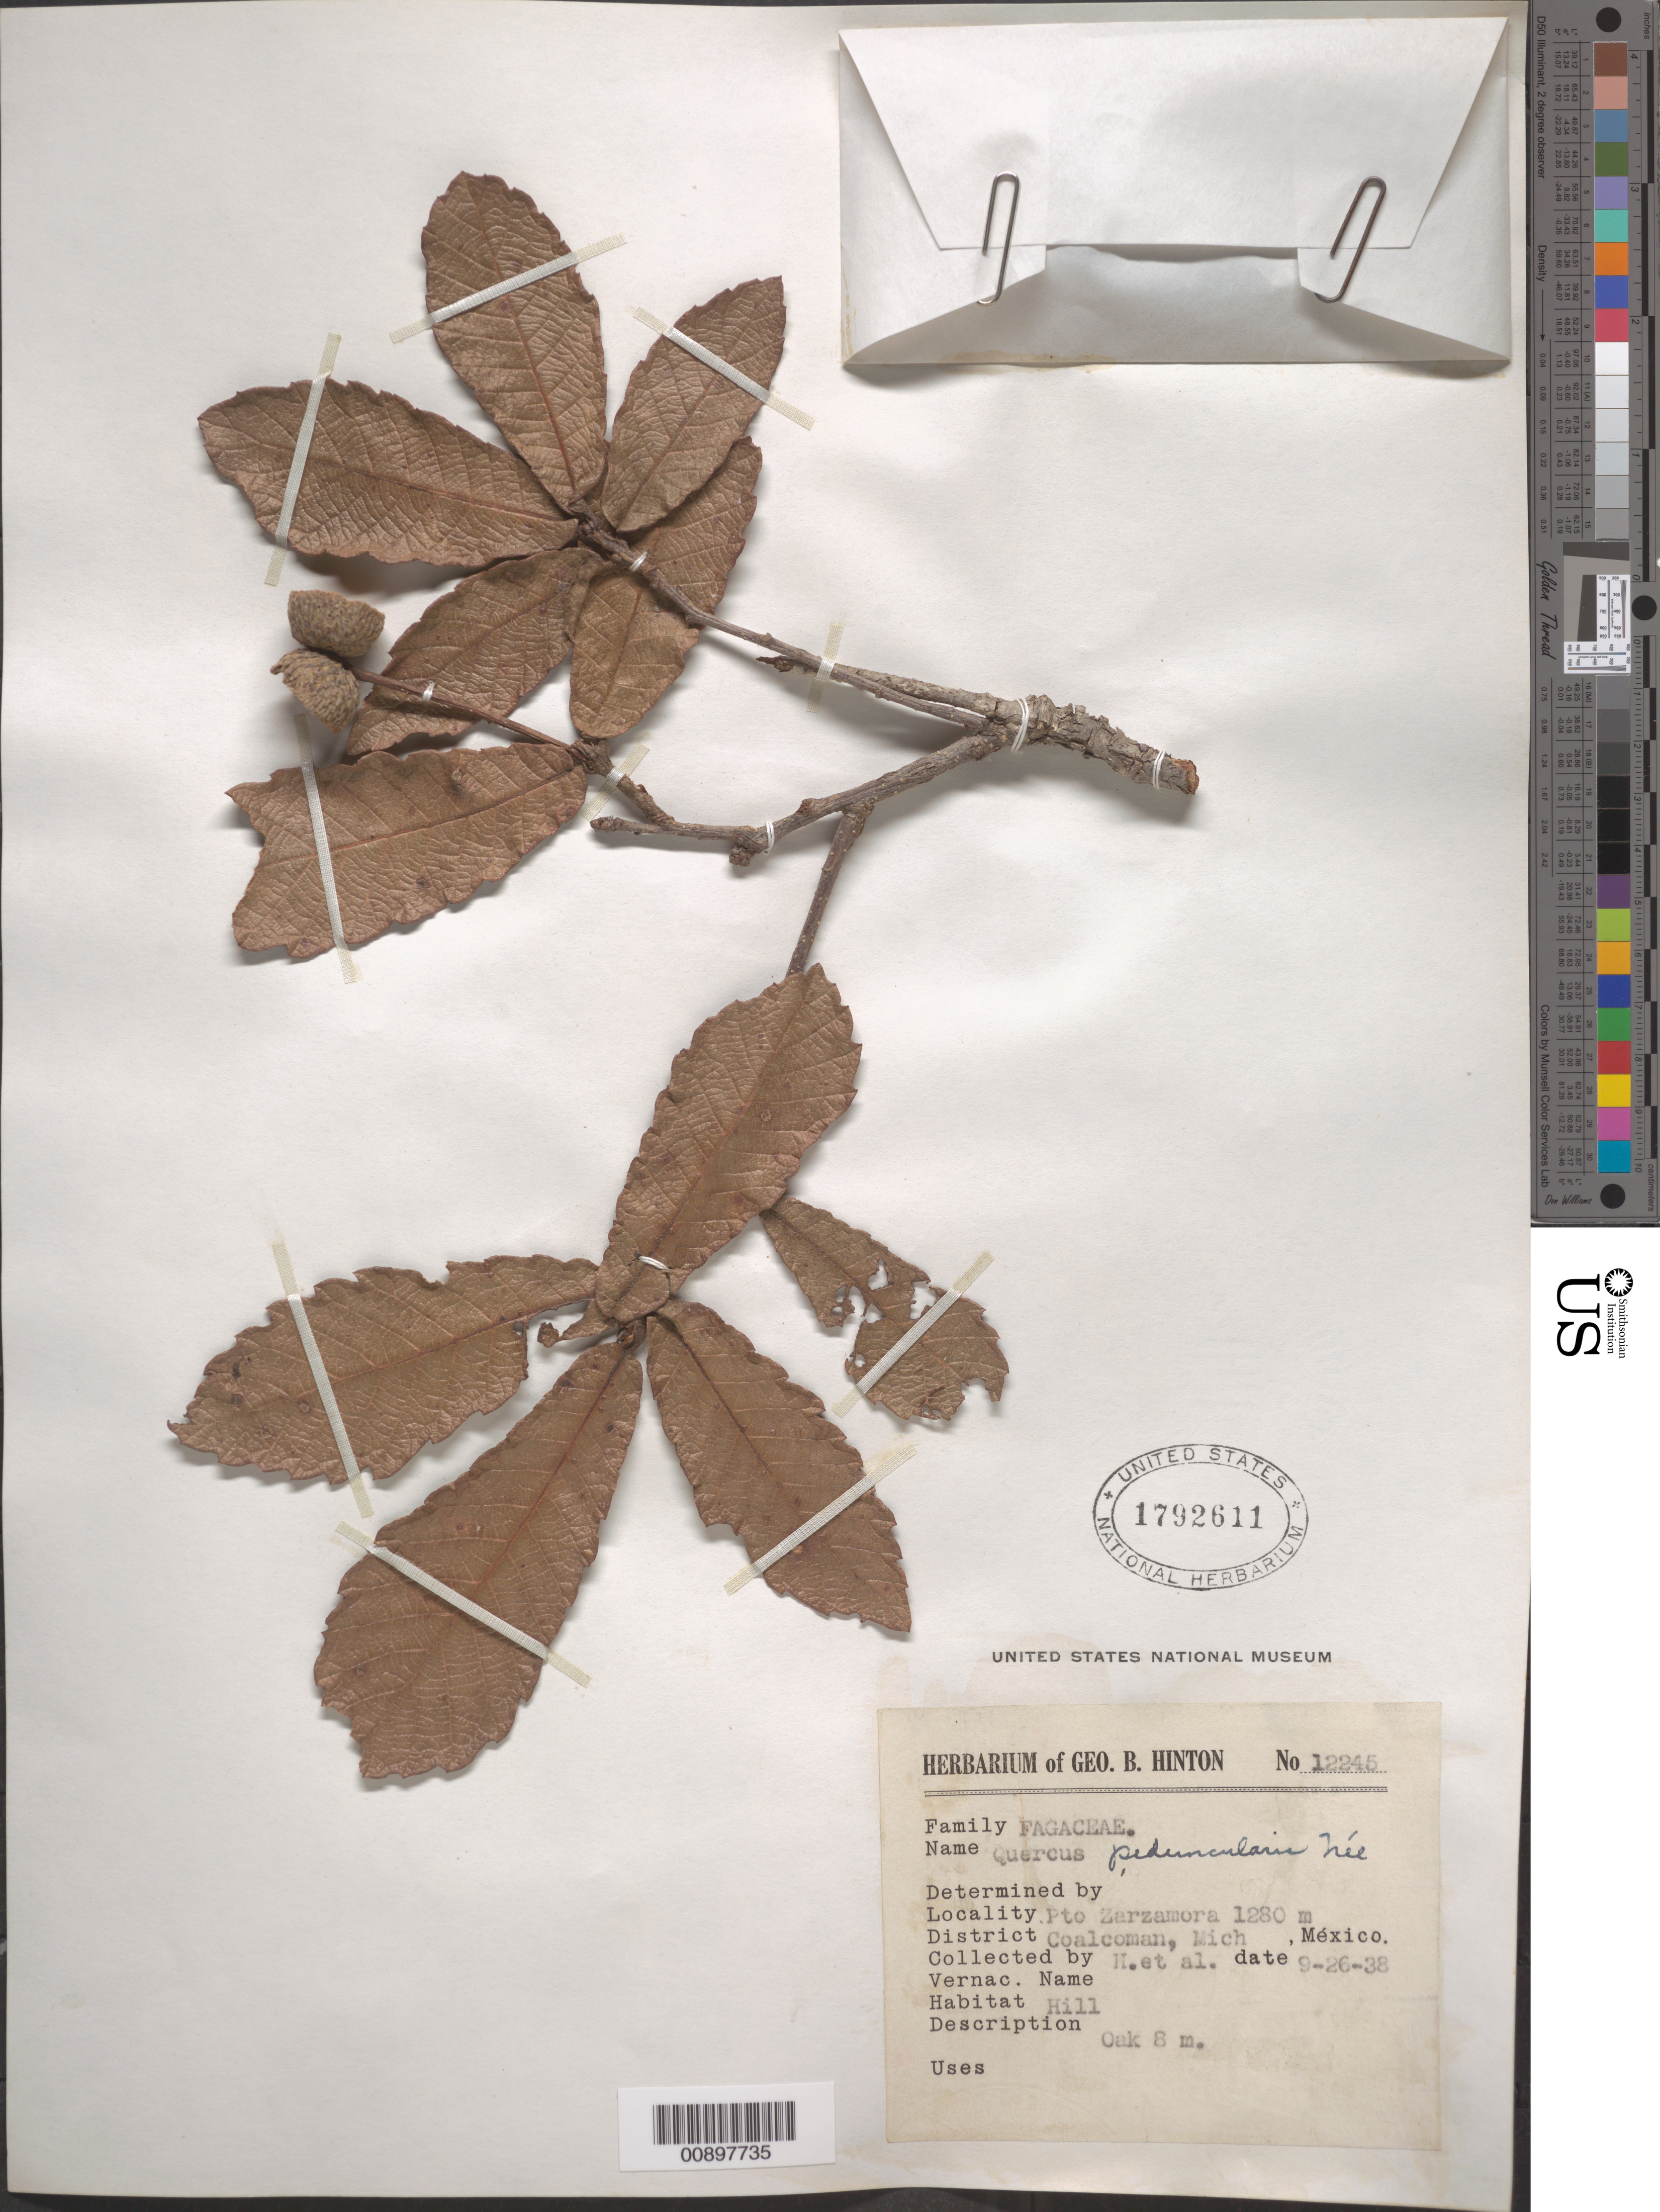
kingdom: Plantae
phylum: Tracheophyta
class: Magnoliopsida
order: Fagales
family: Fagaceae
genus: Quercus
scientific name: Quercus peduncularis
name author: Née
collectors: G. B. Hinton & et al.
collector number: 12245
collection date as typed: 26 Sep 1938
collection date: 1938-09-26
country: Mexico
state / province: Michoacán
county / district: Coalcomán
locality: Pto. Zarzamora, District of Coalcomán, State of Michoacán.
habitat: Hill.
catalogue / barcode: US 1792611